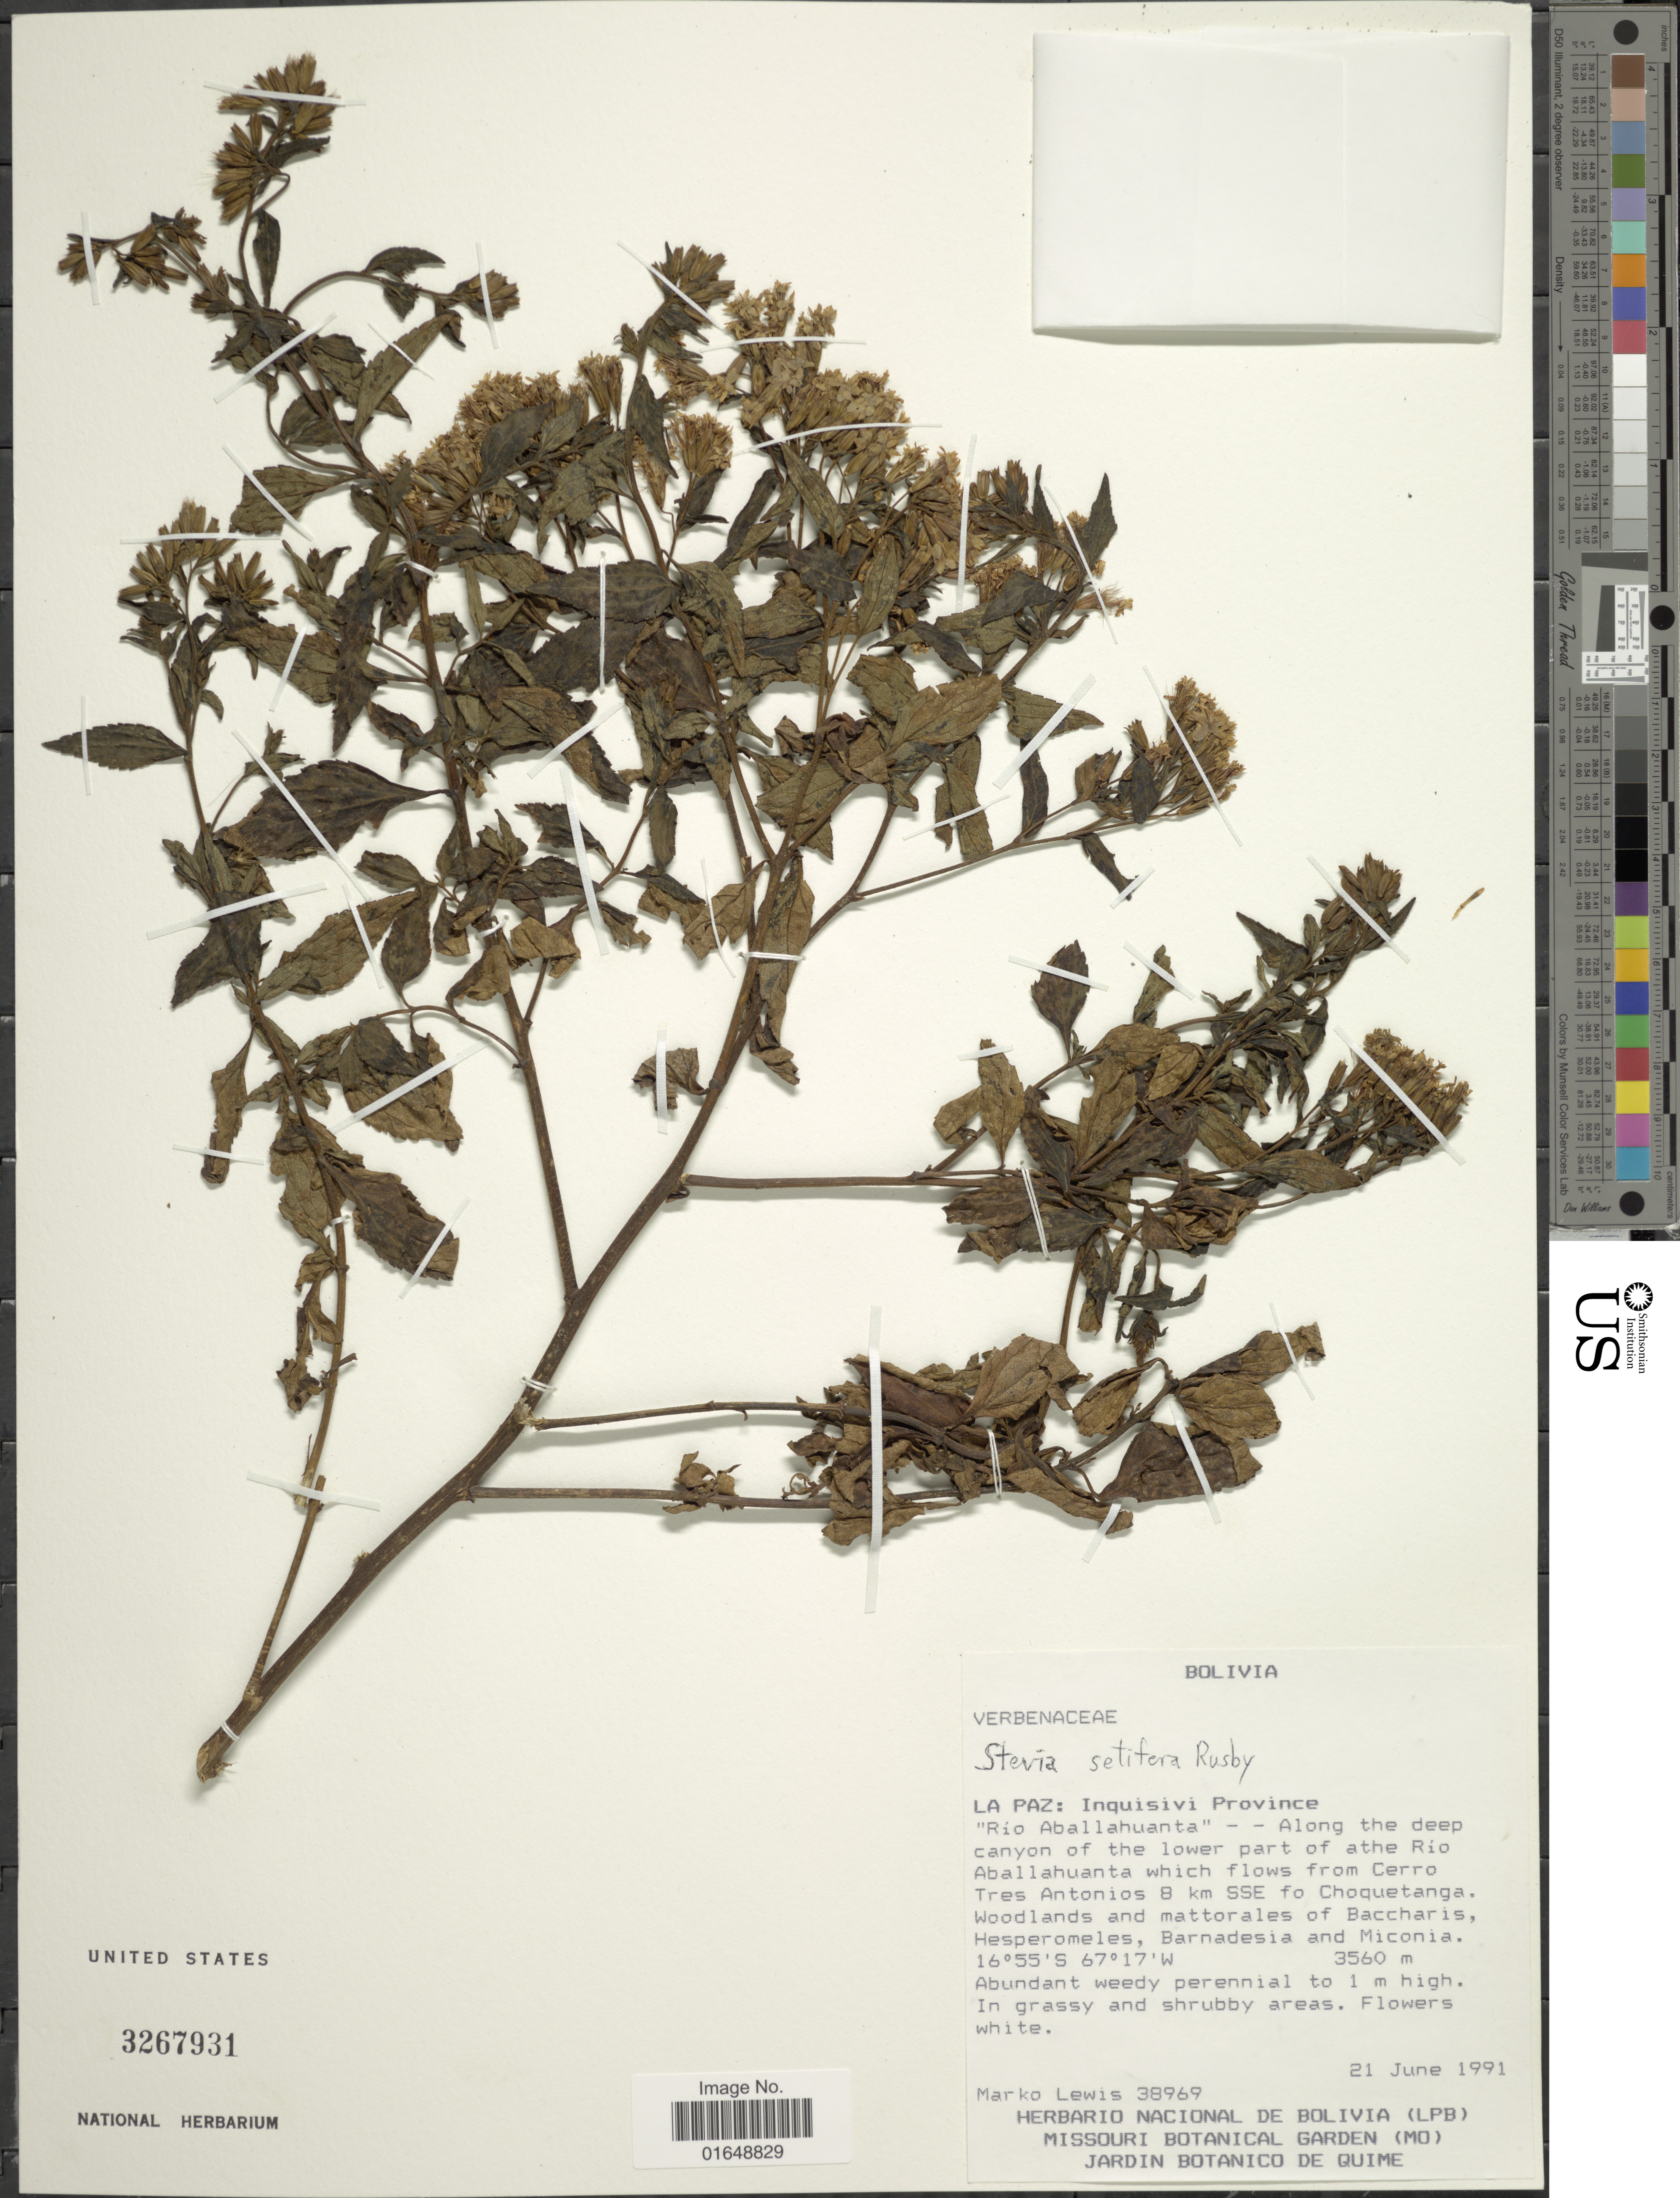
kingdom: Plantae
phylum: Tracheophyta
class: Magnoliopsida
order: Asterales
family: Asteraceae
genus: Stevia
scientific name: Stevia setifera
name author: Rusby ex B.L. Rob.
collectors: M. A. Lewis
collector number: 38969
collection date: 1991-06-21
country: Bolivia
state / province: La Paz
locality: La Paz: Inquisivi Province. "Rio Aballahuanta" -- Along the deep canyon of the lower part of athe Rio Aballahuanta which flows from Cerro Tres Antonios 8 km SSE of Choquetanga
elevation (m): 3560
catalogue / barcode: US 3267931